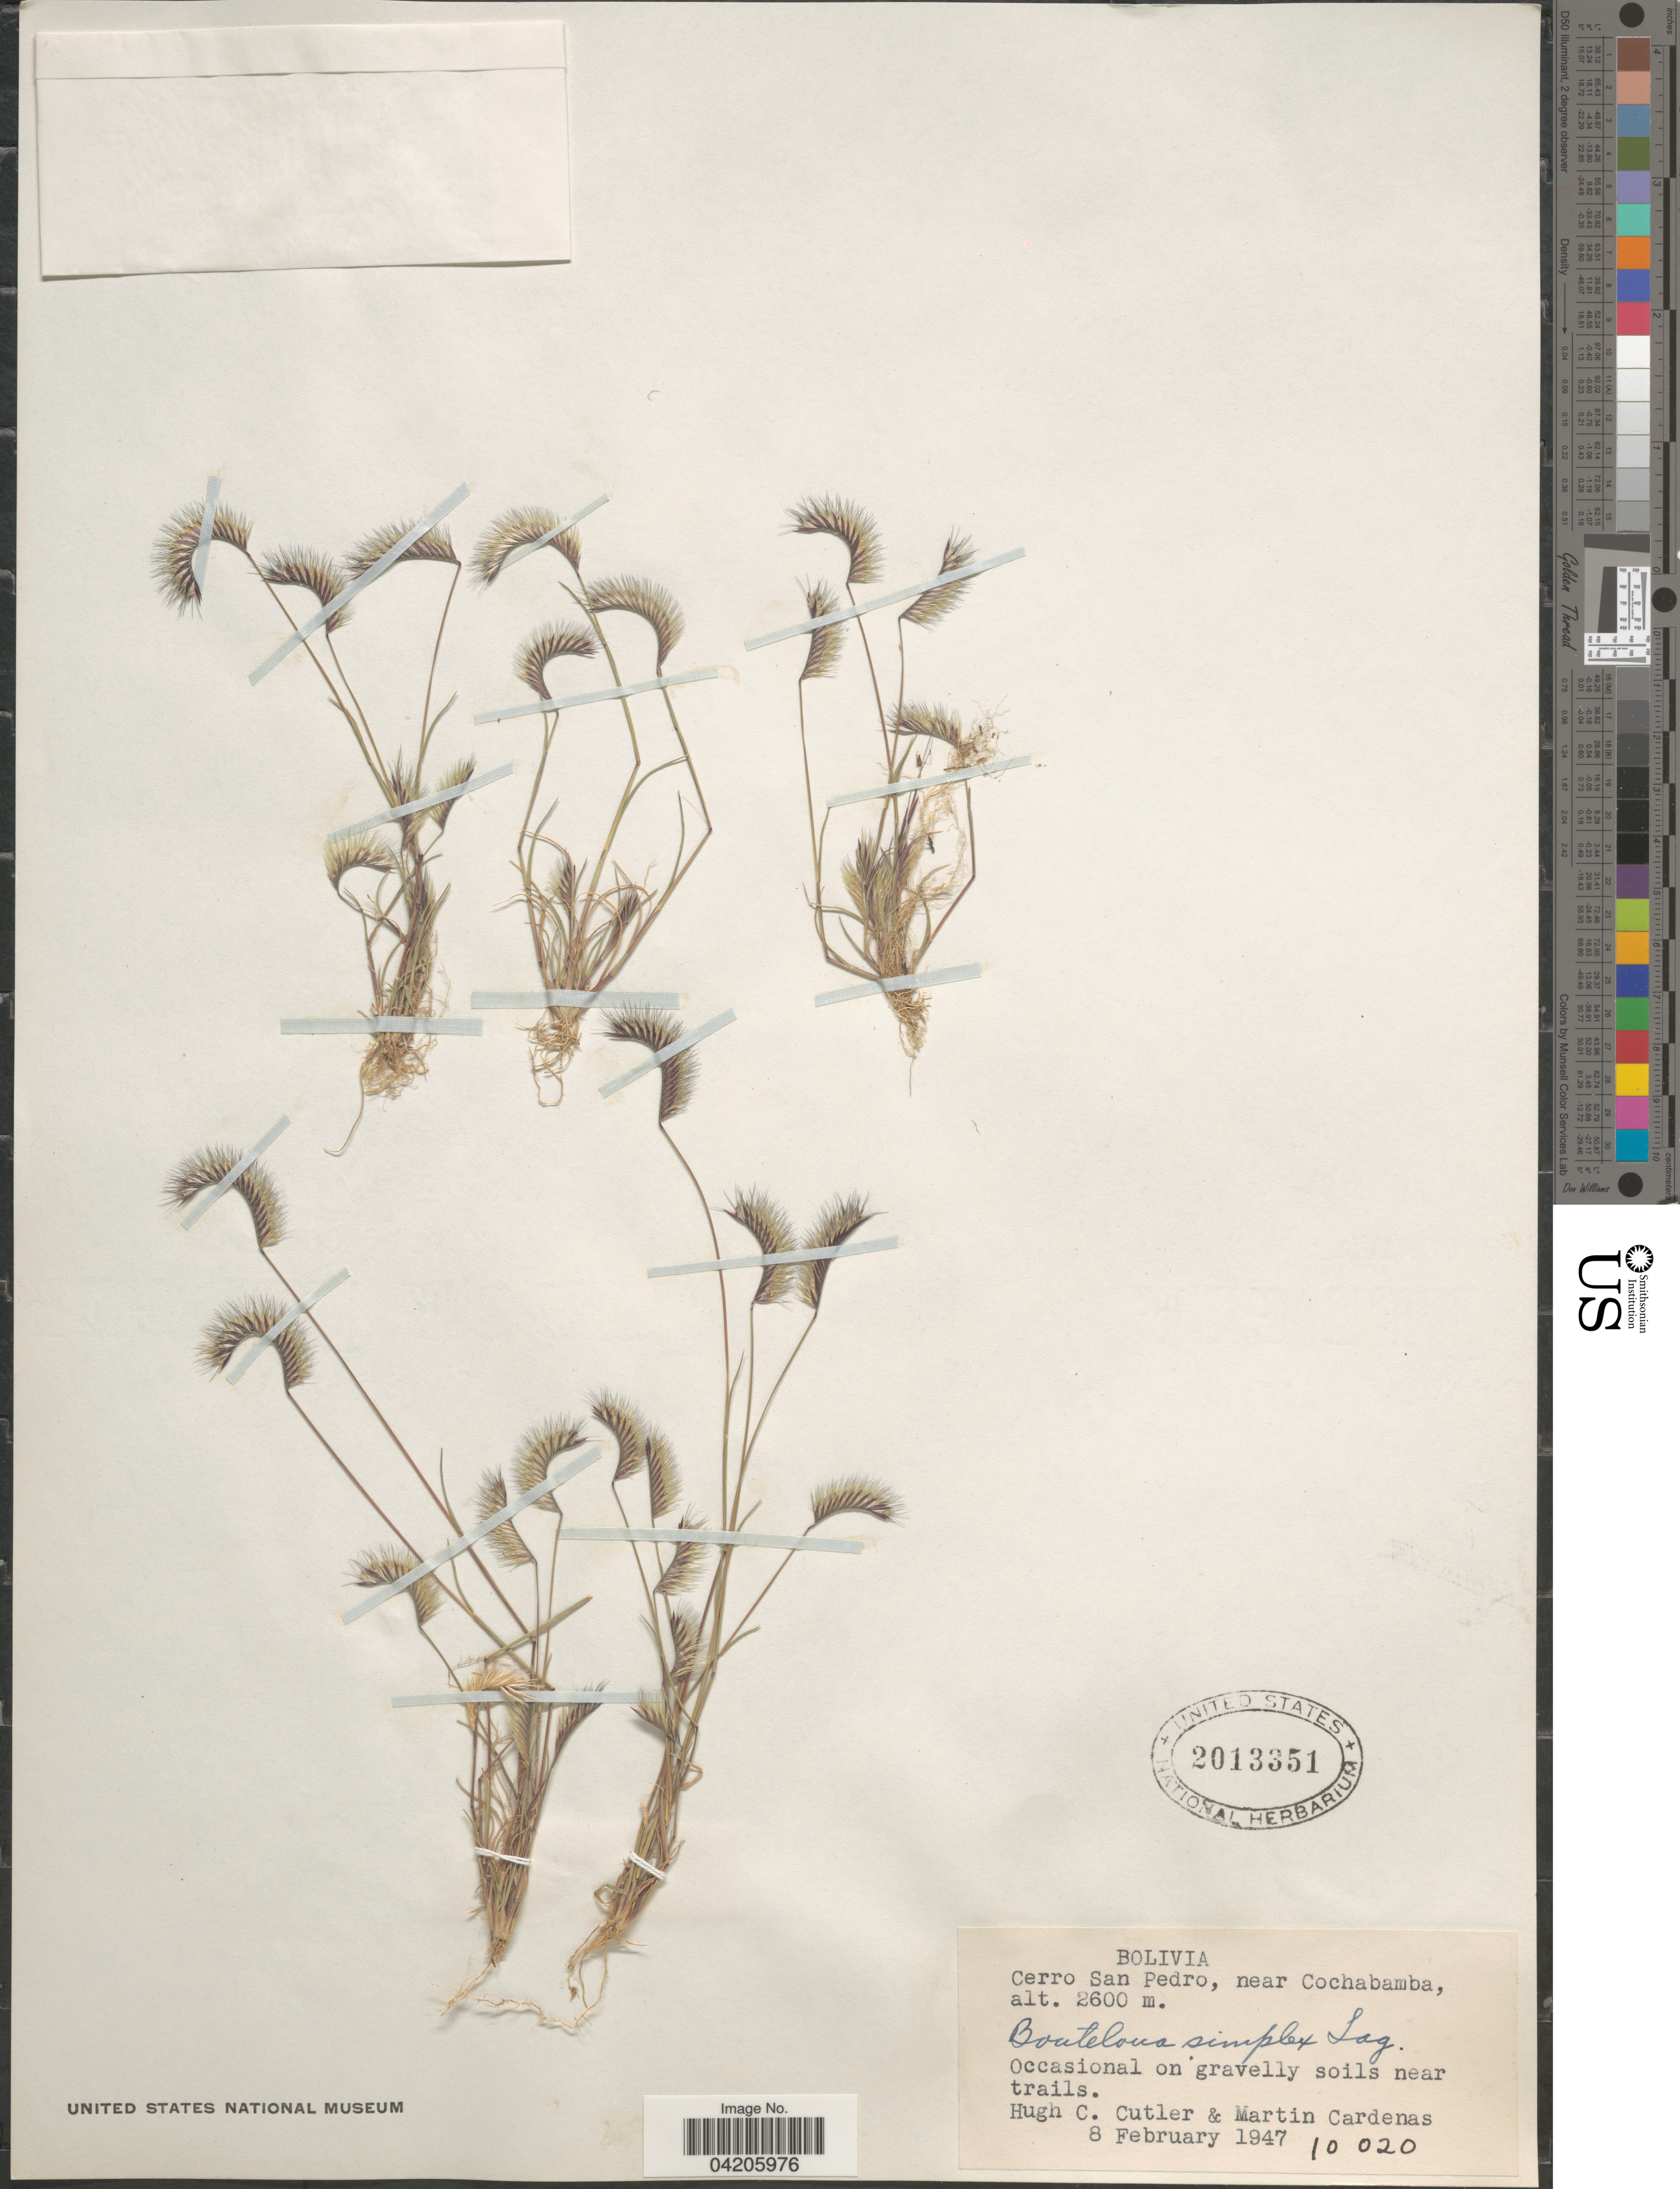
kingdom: Plantae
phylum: Tracheophyta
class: Liliopsida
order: Poales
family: Poaceae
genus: Bouteloua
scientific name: Bouteloua simplex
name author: Lag.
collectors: H. C. Cutler & M. Cárdenas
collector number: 10020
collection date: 1947-02-08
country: Bolivia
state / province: Cochabamba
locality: Cerro San Pedro, near Cochabamba. Occasional on gravelly soils near trails.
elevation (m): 2600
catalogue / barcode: US 2013351